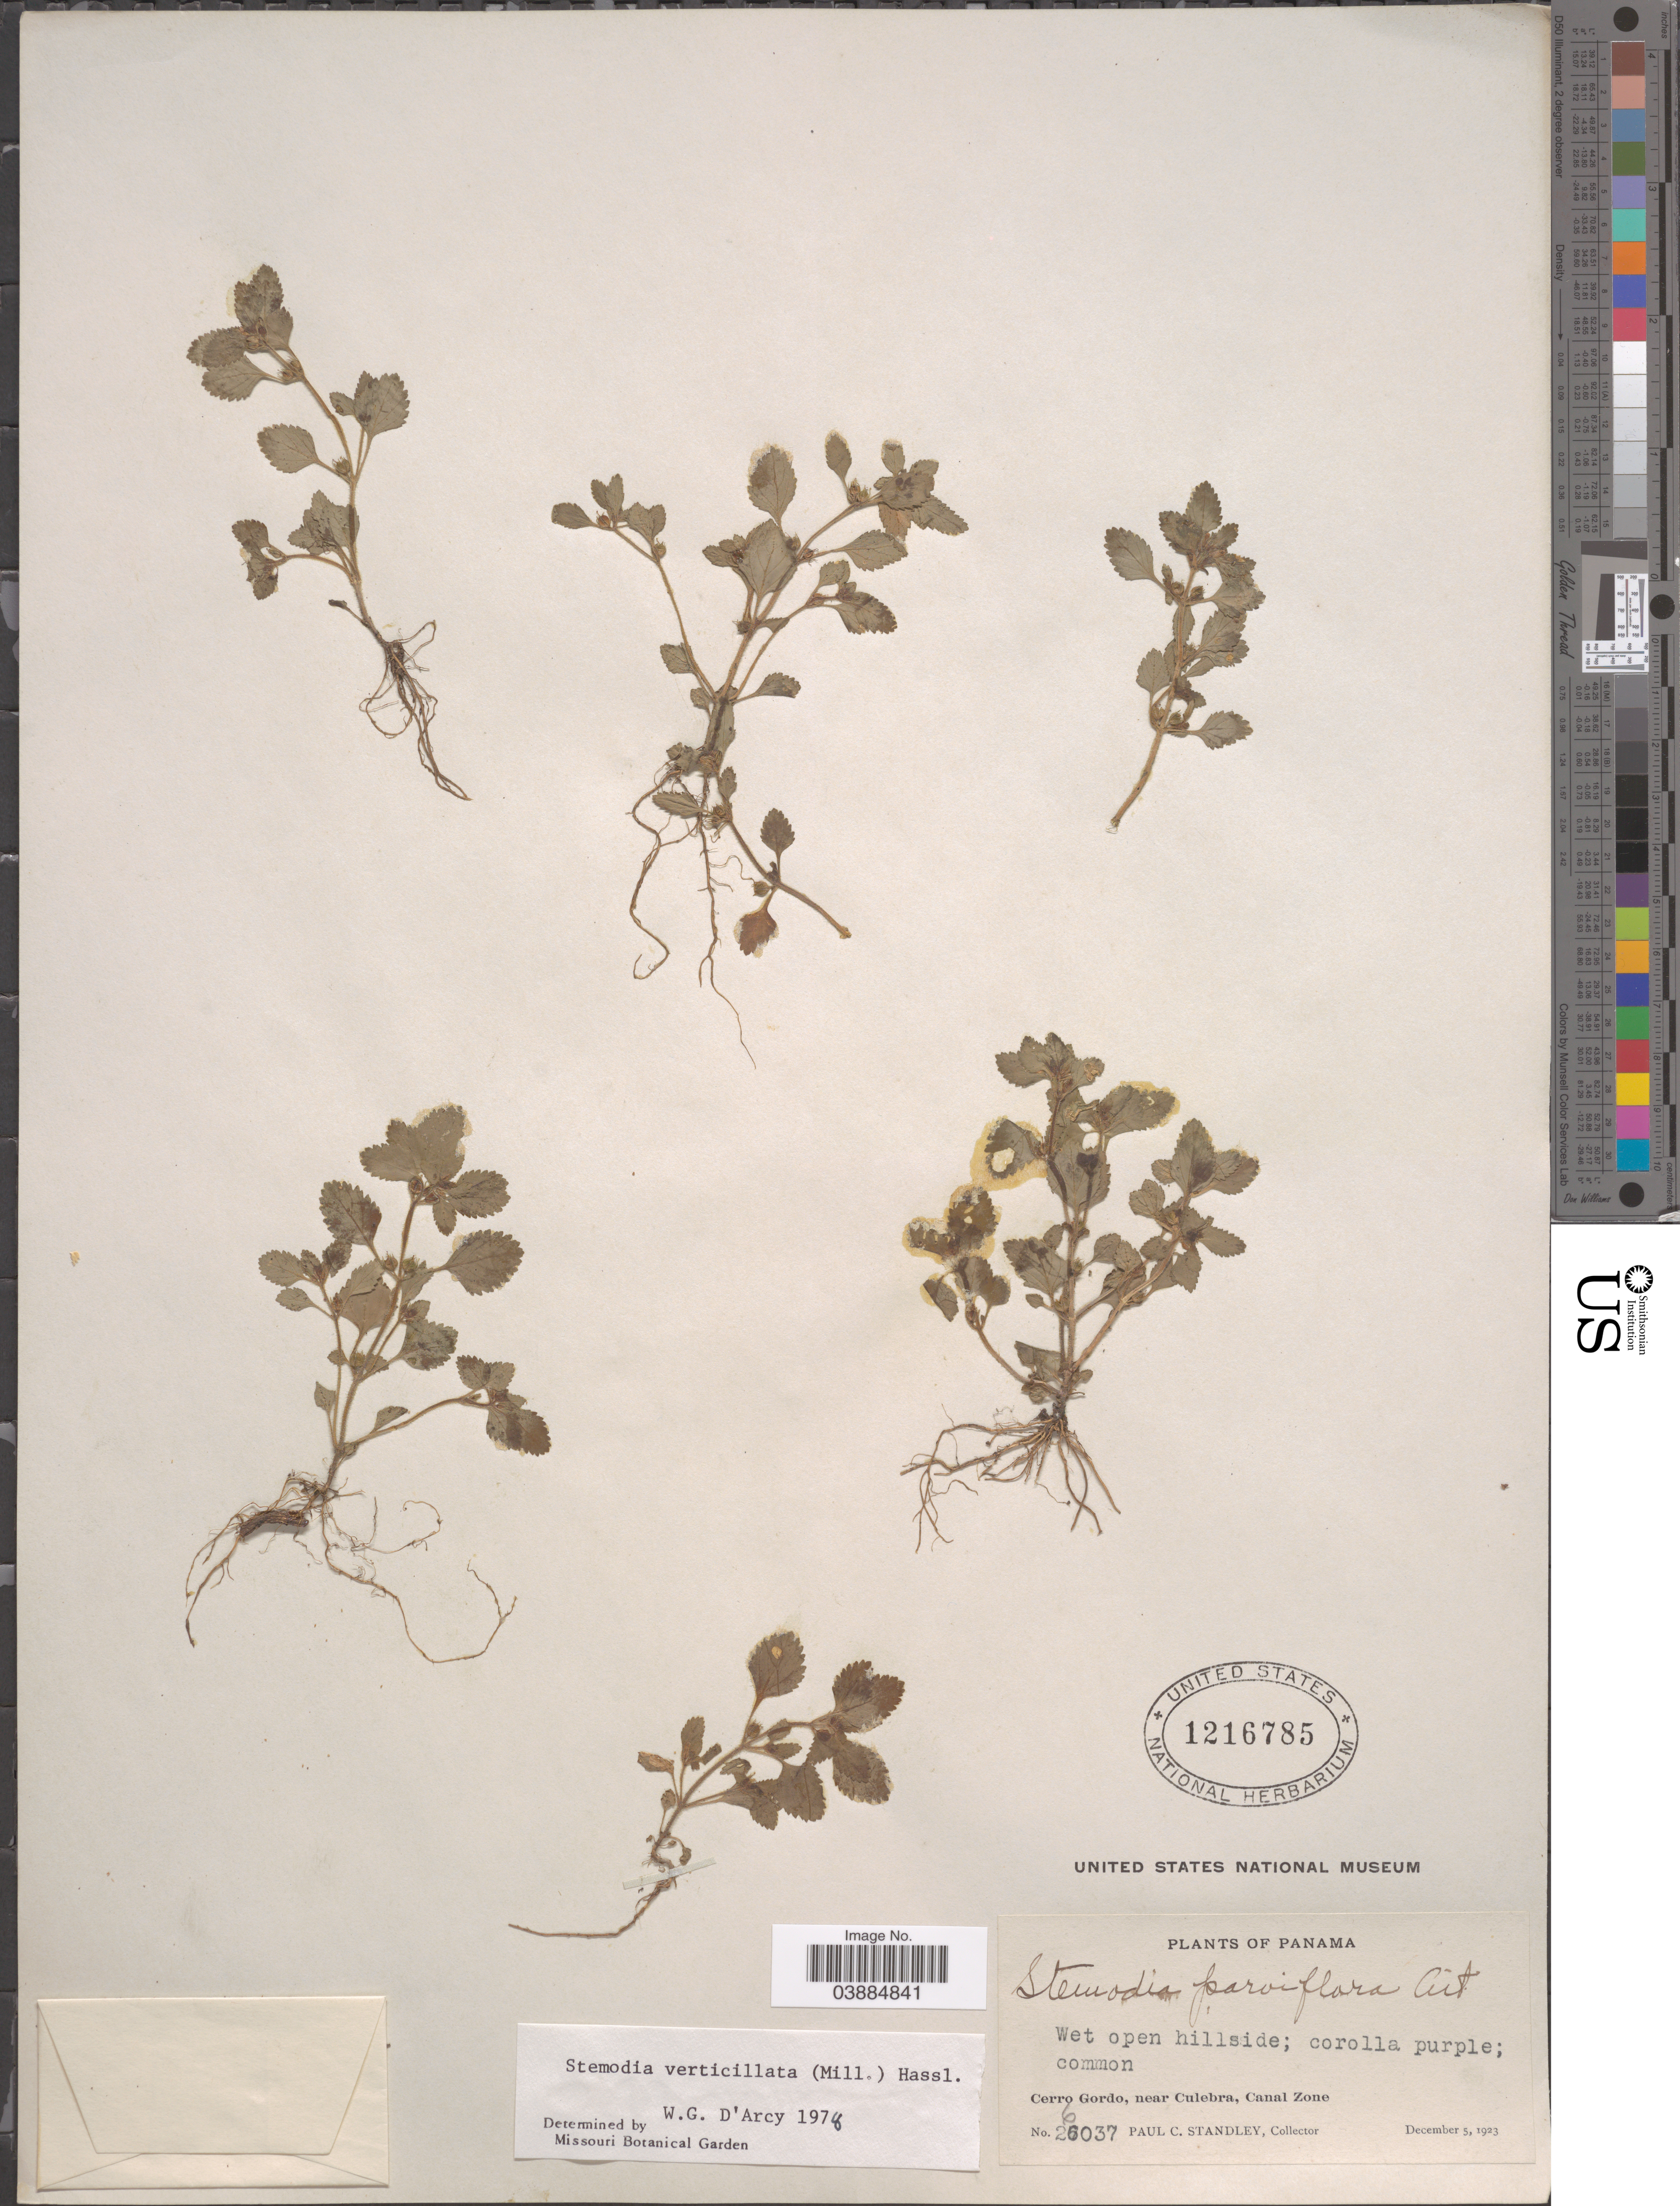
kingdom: Plantae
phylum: Tracheophyta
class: Magnoliopsida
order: Lamiales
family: Plantaginaceae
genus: Stemodia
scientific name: Stemodia verticillata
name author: (Mill.) Hassl.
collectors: P. C. Standley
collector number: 26037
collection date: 1923-12-05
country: Panama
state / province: Colón / Panamá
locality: Cerro Gordo, near Culebra, Canal Zone.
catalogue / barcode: US 1216785